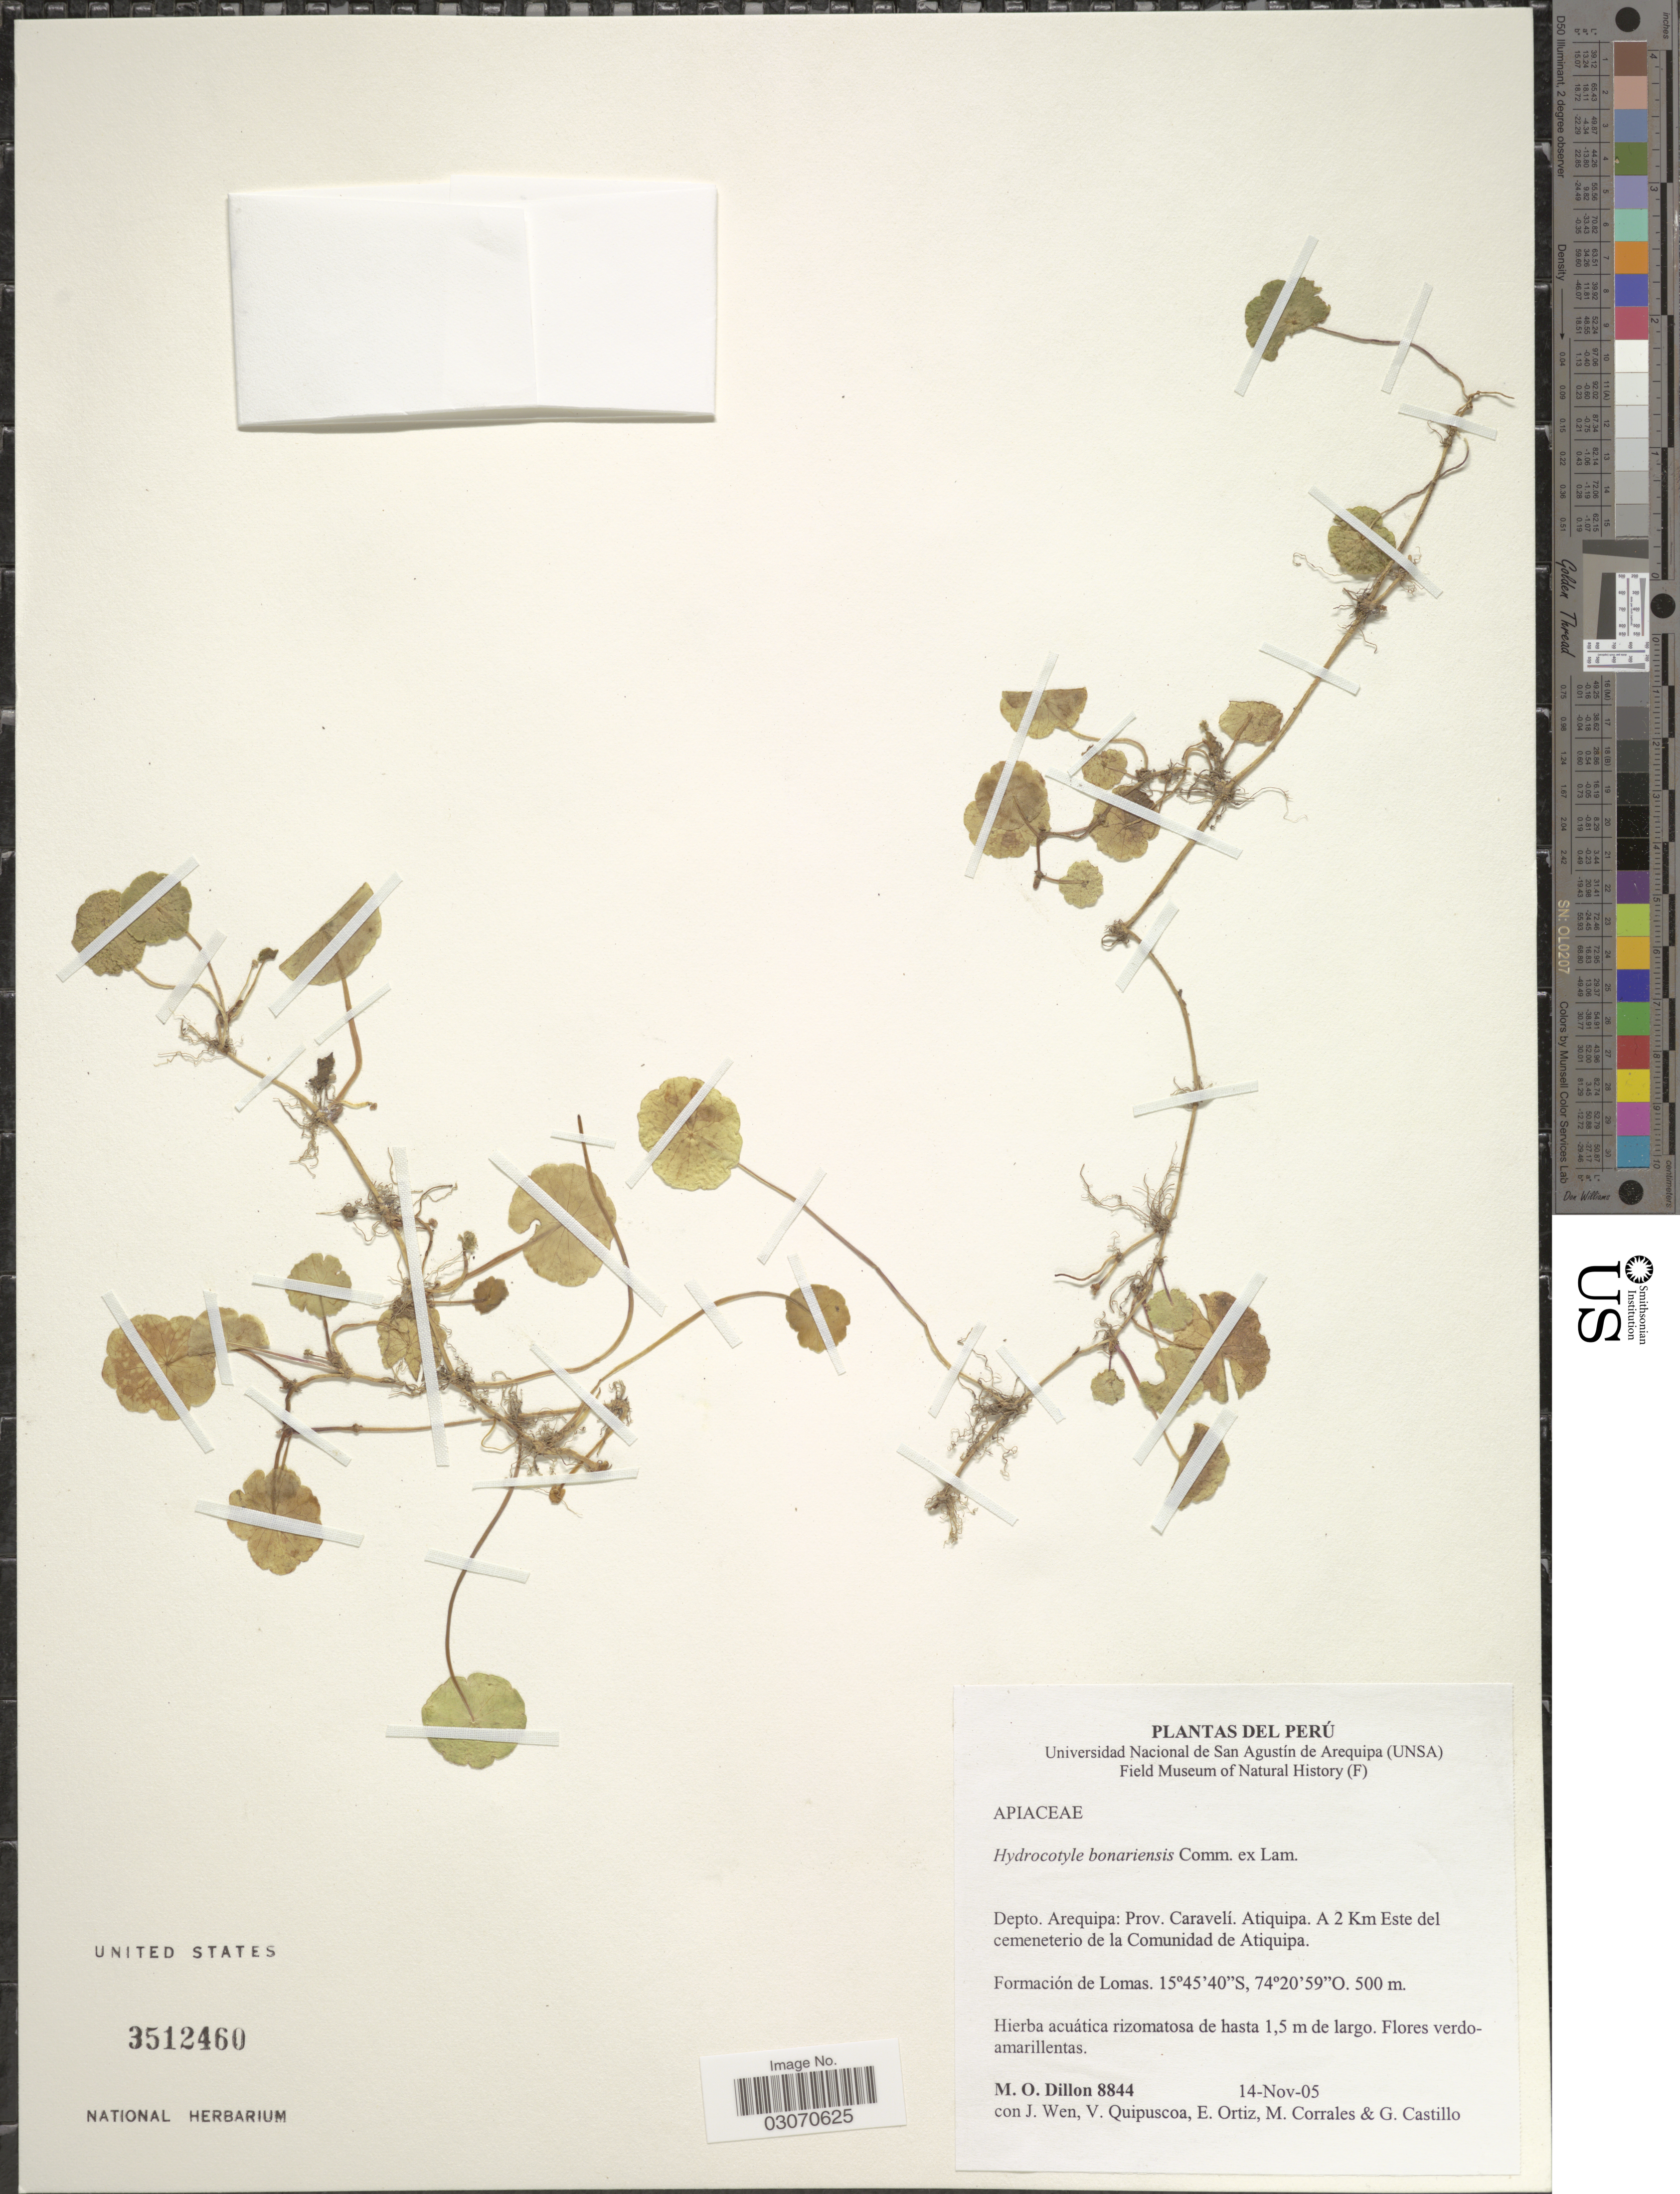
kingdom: Plantae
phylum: Tracheophyta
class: Magnoliopsida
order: Apiales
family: Araliaceae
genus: Hydrocotyle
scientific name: Hydrocotyle bonariensis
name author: Lam.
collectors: M. O. Dillon, J. Wen, V. Quipuscoa, E. Ortiz & et al.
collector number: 8844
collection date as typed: Transcribed d/m/y: 14/11/5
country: Peru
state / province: Arequipa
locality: Depto. Arequipa: Prov. Caravelí. Atiquipa. A 2 Km Este del cementerio de la Comunidad de Atiquipa.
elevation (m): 500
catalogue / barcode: US 3512460